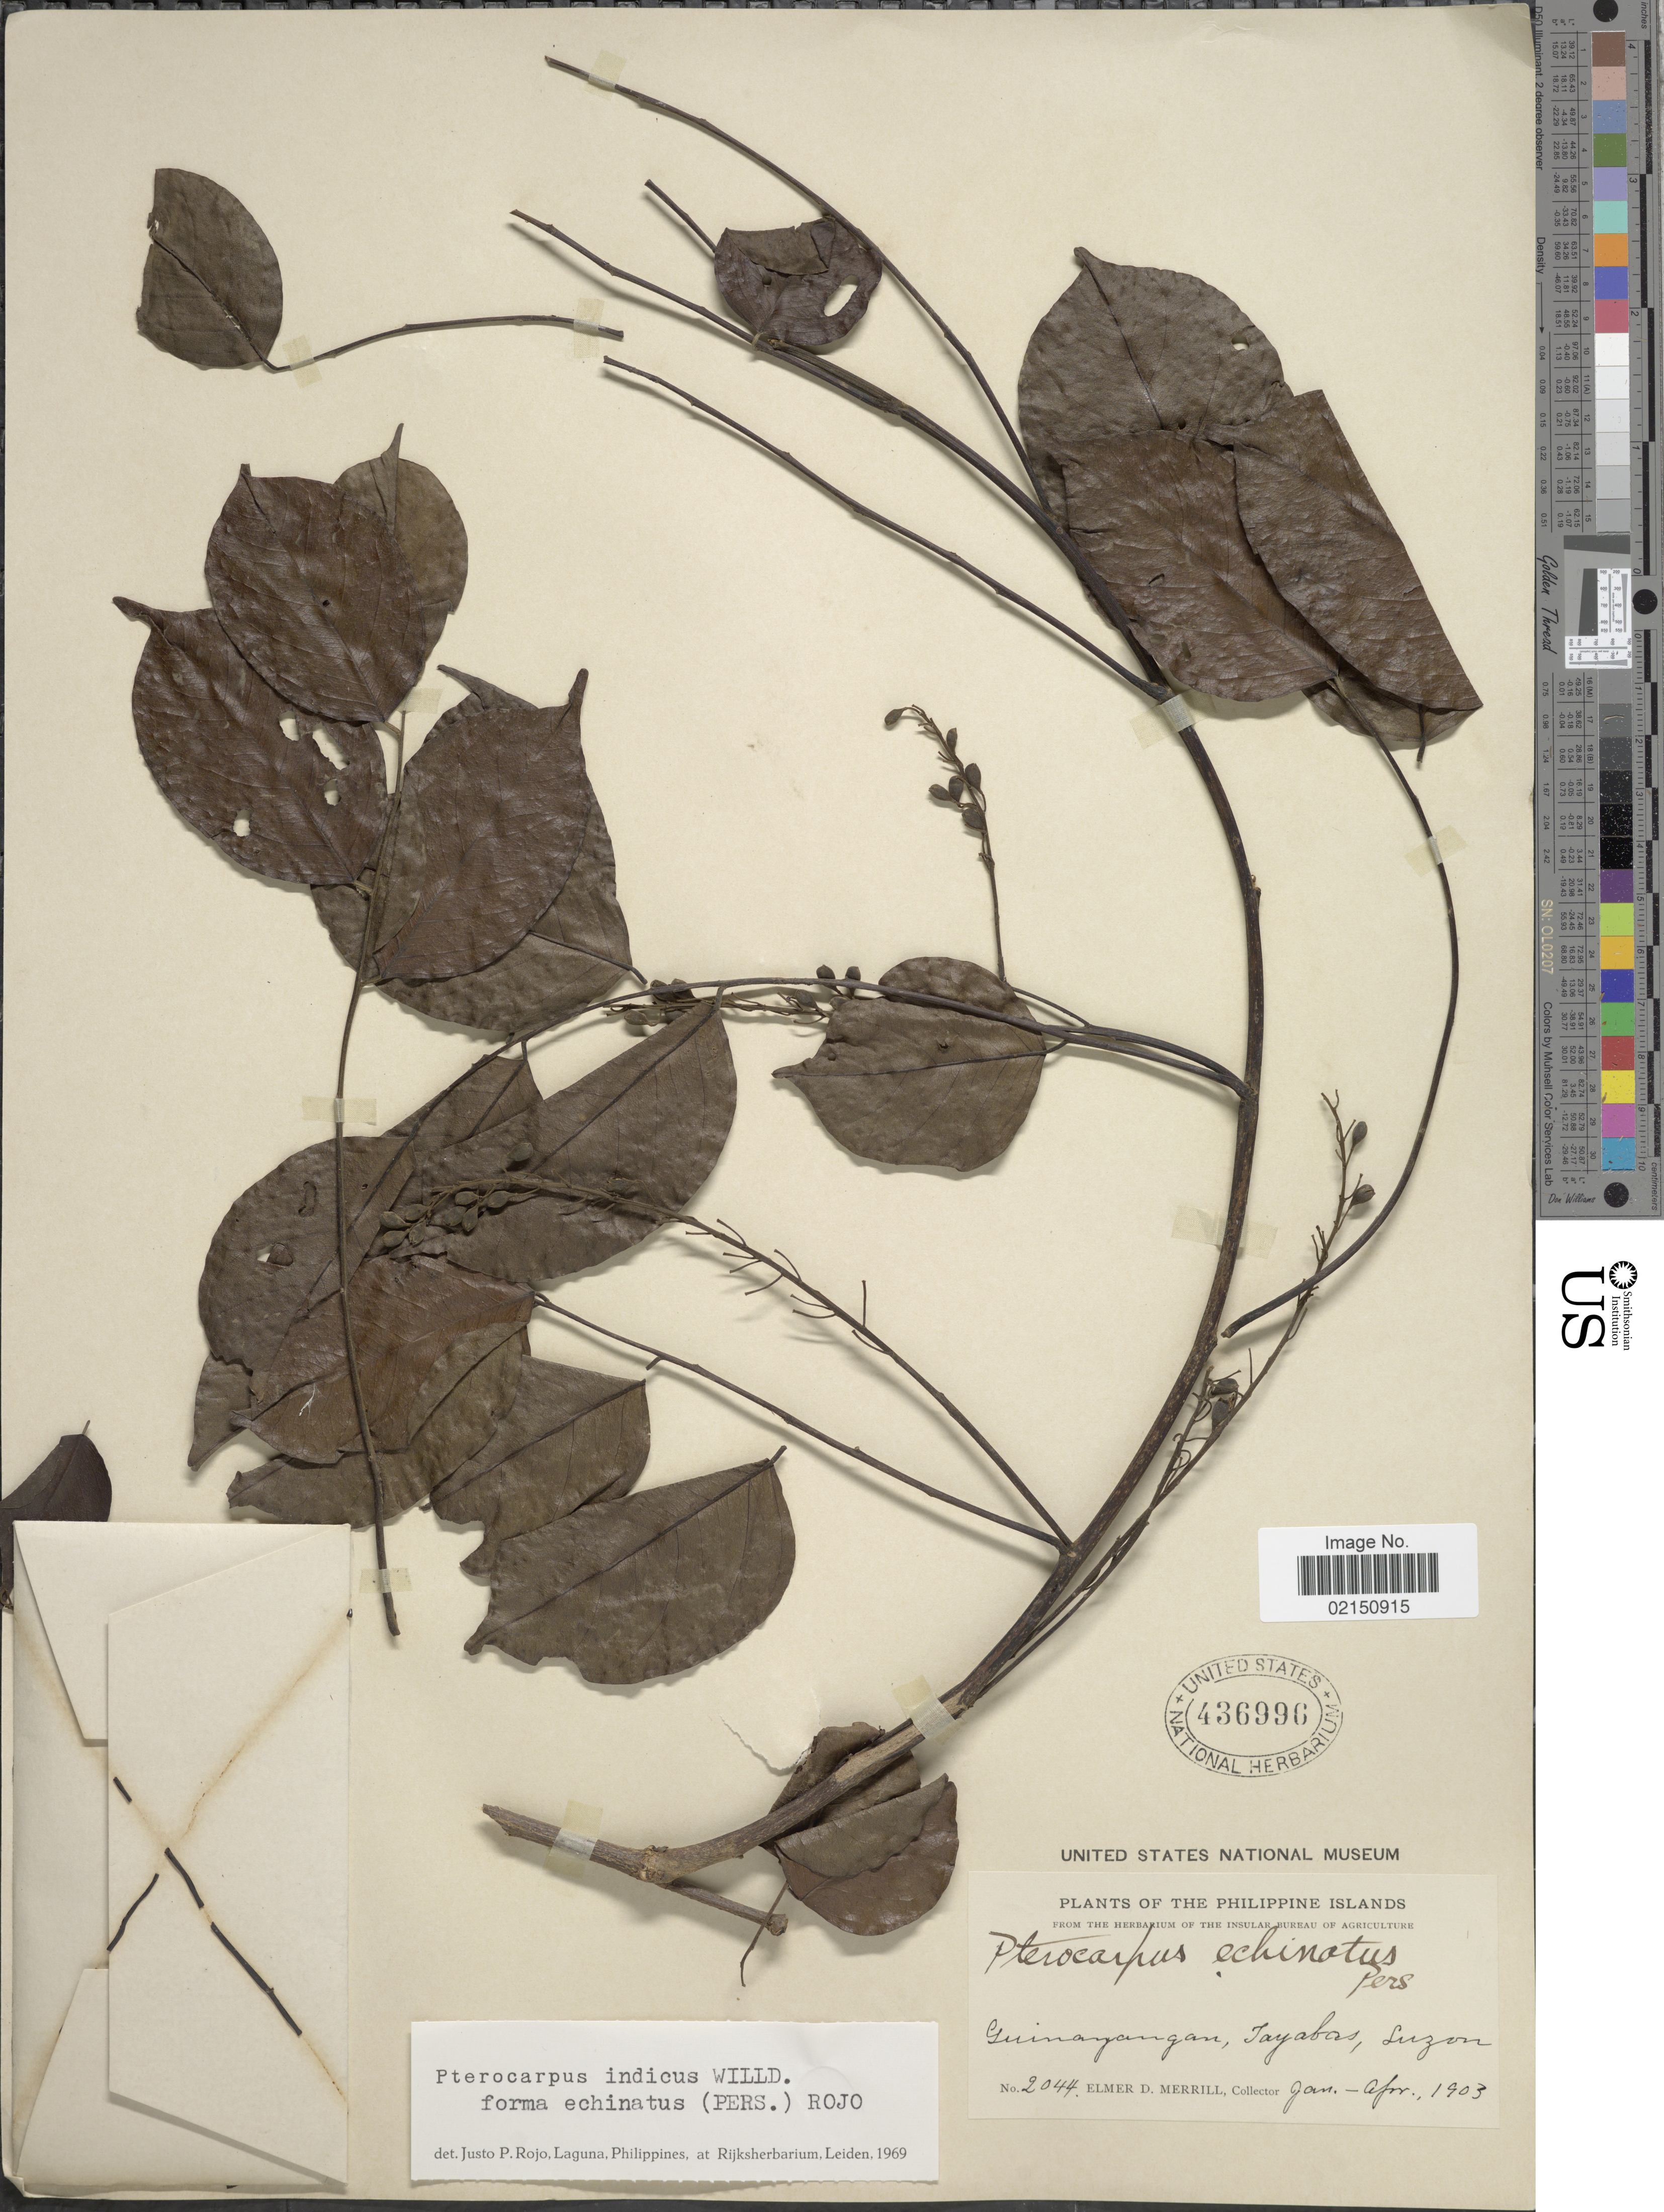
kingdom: Plantae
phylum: Tracheophyta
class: Magnoliopsida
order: Fabales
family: Fabaceae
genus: Pterocarpus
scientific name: Pterocarpus echinatus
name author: Pers.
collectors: E. D. Merrill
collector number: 2044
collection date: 1903-01/1903-04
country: Philippines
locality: The Philippine Islands, Guinayangan, Tayabas, Luzon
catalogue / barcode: US 436996